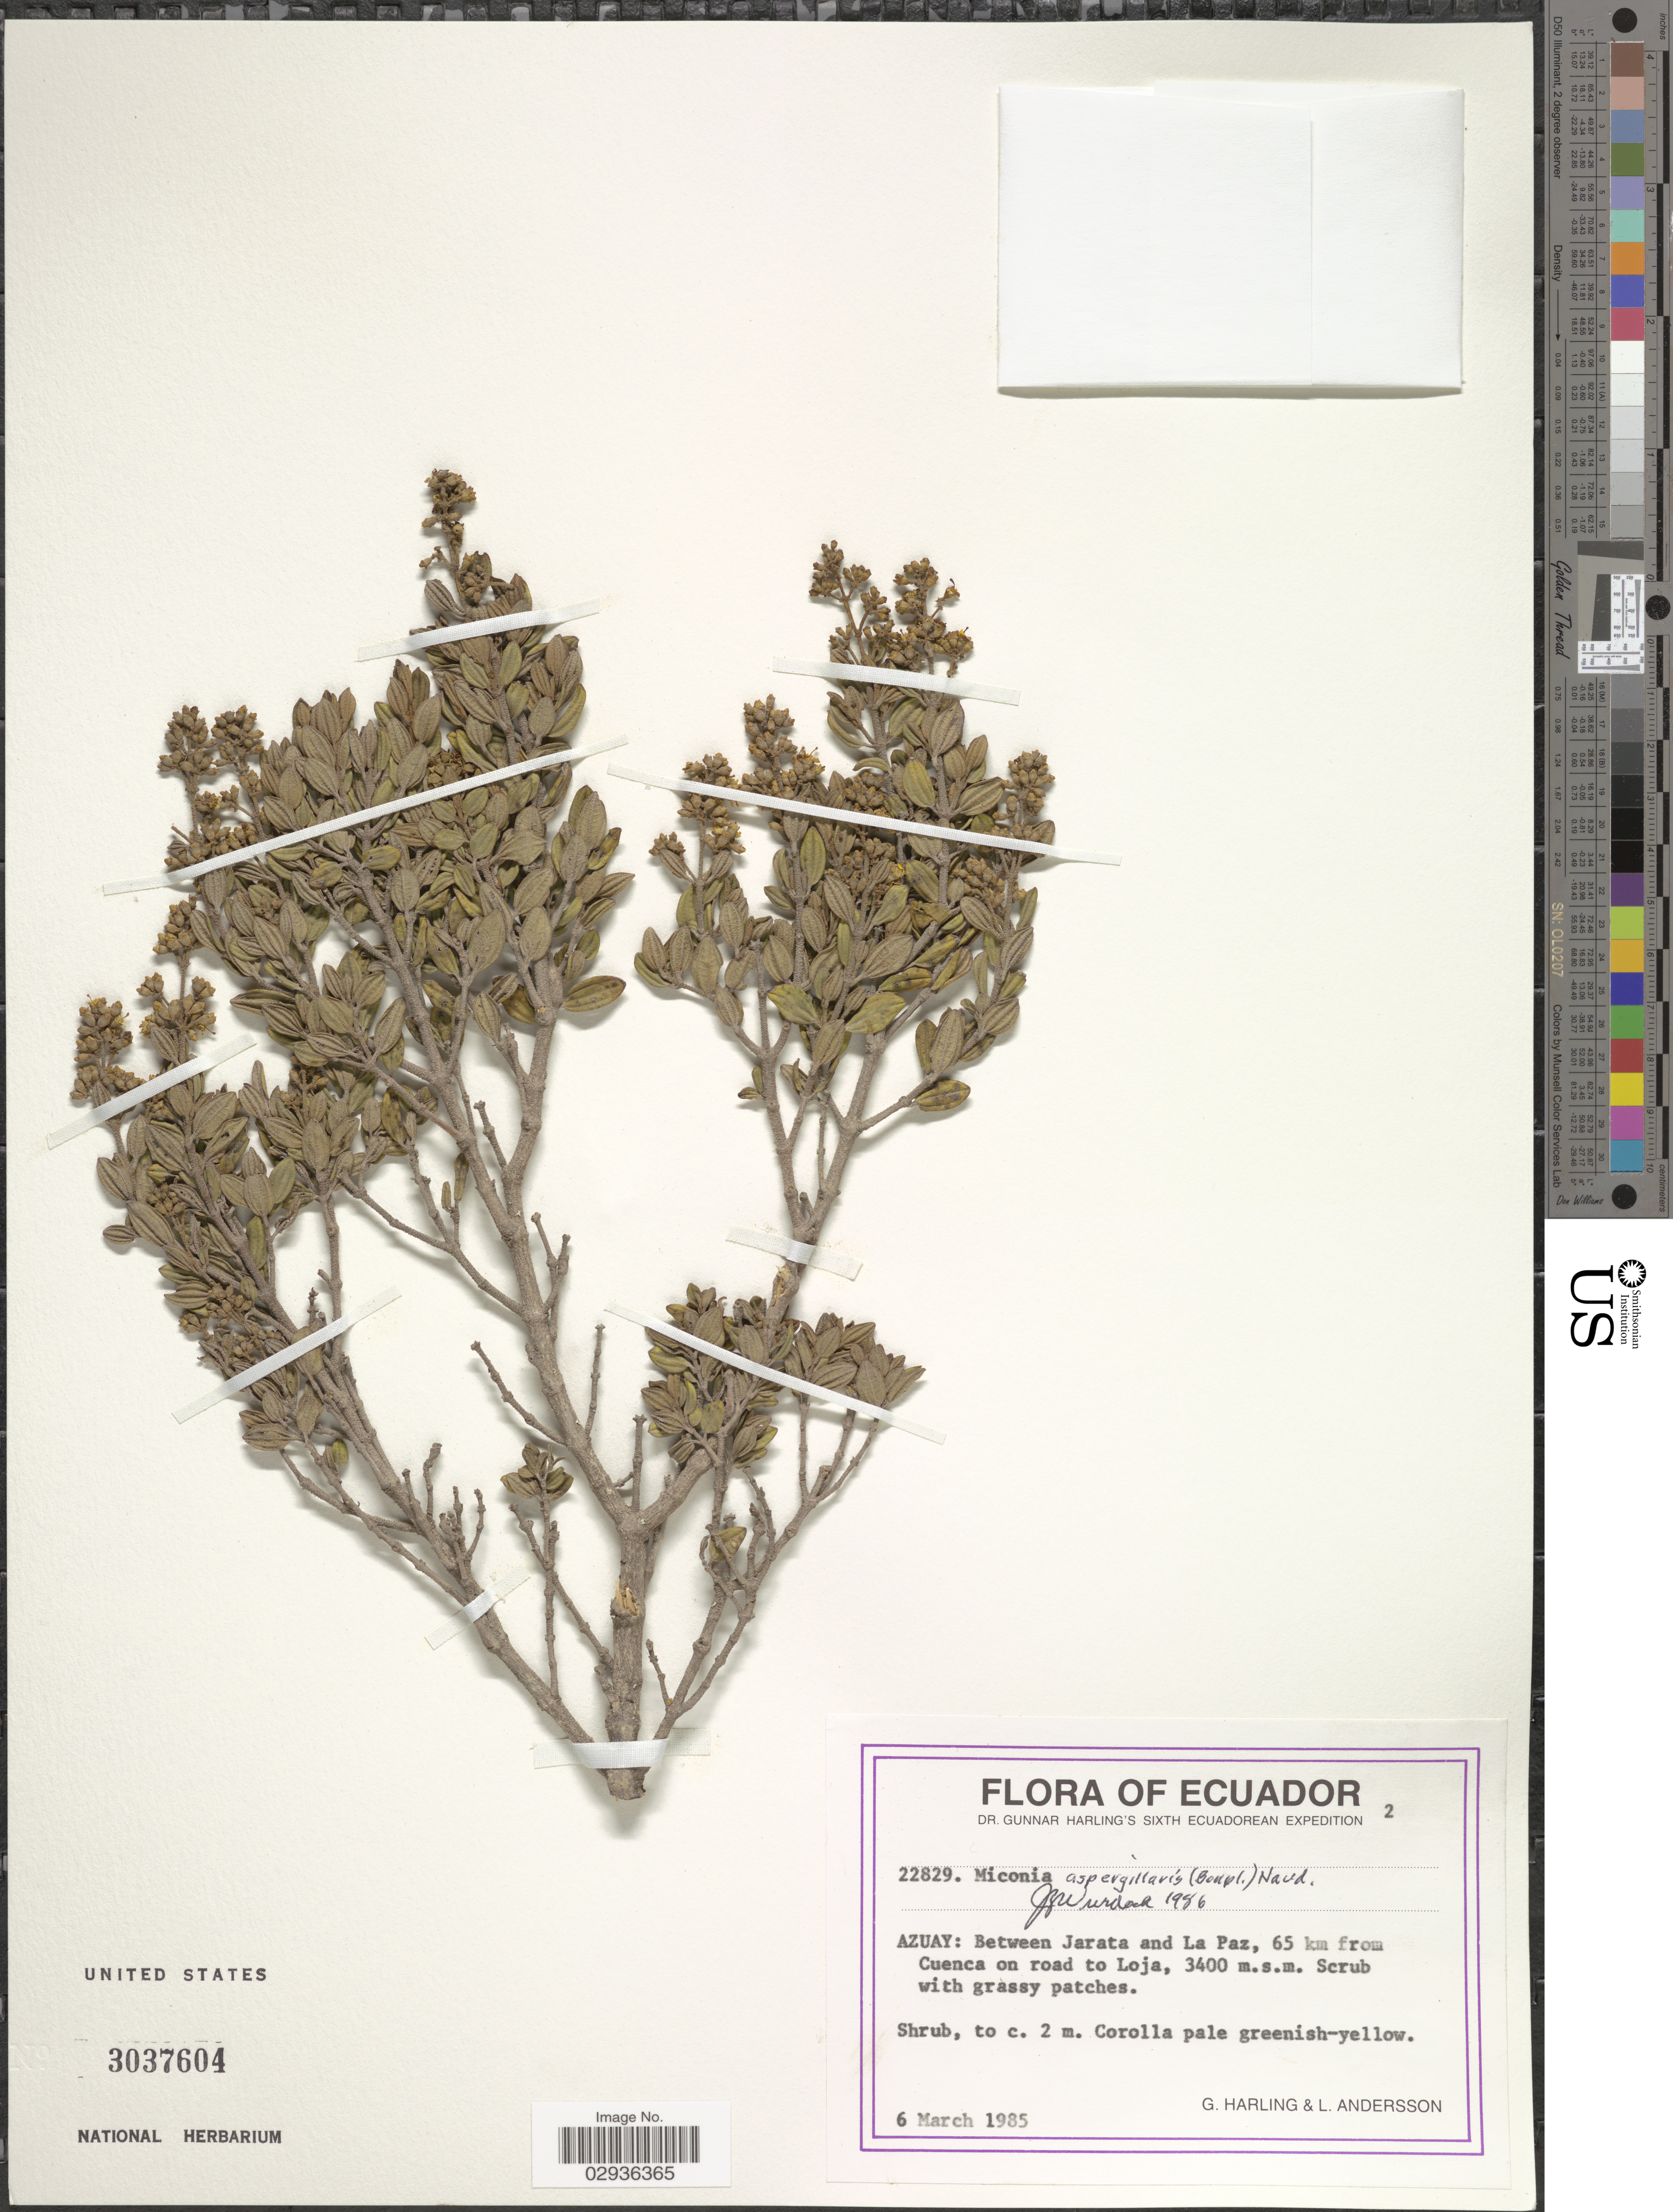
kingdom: Plantae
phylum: Tracheophyta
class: Magnoliopsida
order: Myrtales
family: Melastomataceae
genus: Miconia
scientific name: Miconia aspergillaris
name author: (Bonpl.) Naudin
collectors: G. Harling & L. Andersson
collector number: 22829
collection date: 1985-03-06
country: Ecuador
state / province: Azuay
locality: Between Jarata and La Paz, 65 km from Cuenca on road to Loja.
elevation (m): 3400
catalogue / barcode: US 3037604